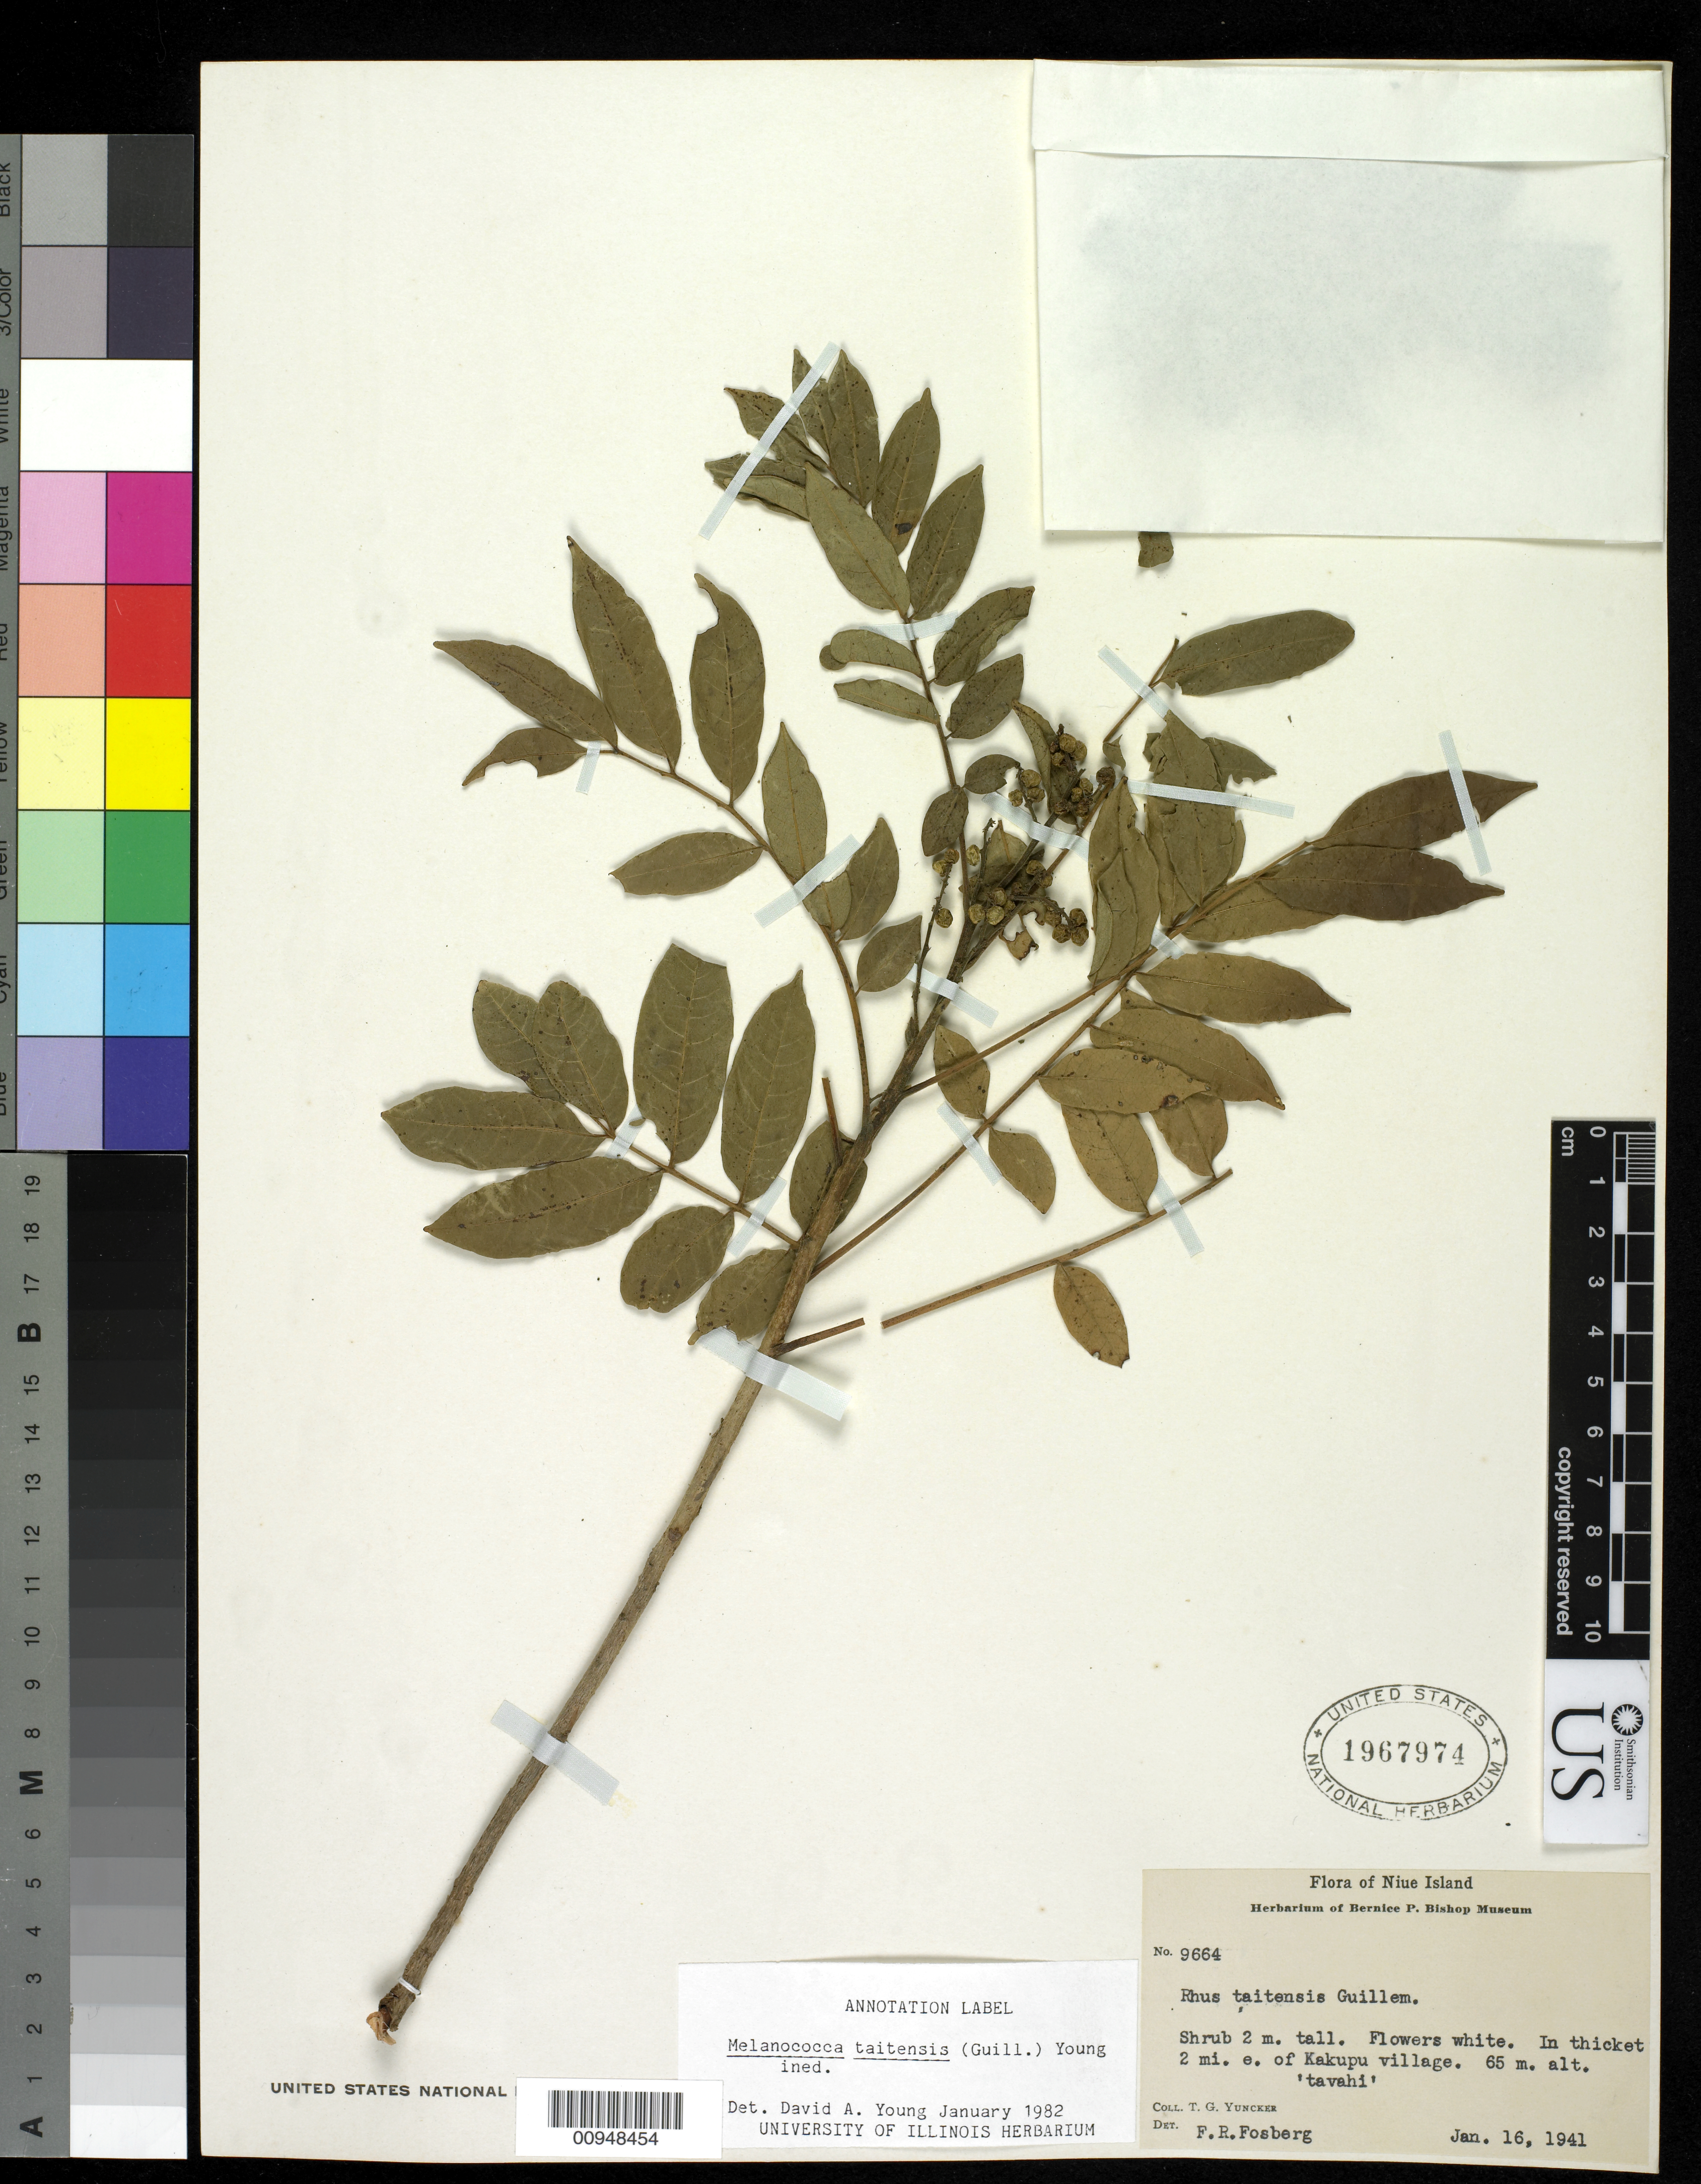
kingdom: Plantae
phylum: Tracheophyta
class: Magnoliopsida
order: Sapindales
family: Anacardiaceae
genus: Rhus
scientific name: Rhus taitensis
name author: Guill.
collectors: T. G. Yuncker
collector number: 9664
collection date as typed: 16 Jan 1941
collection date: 1941-01-16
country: Niue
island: Niue I.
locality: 2 mi. E of Kakupu village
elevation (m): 65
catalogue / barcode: US 1967974